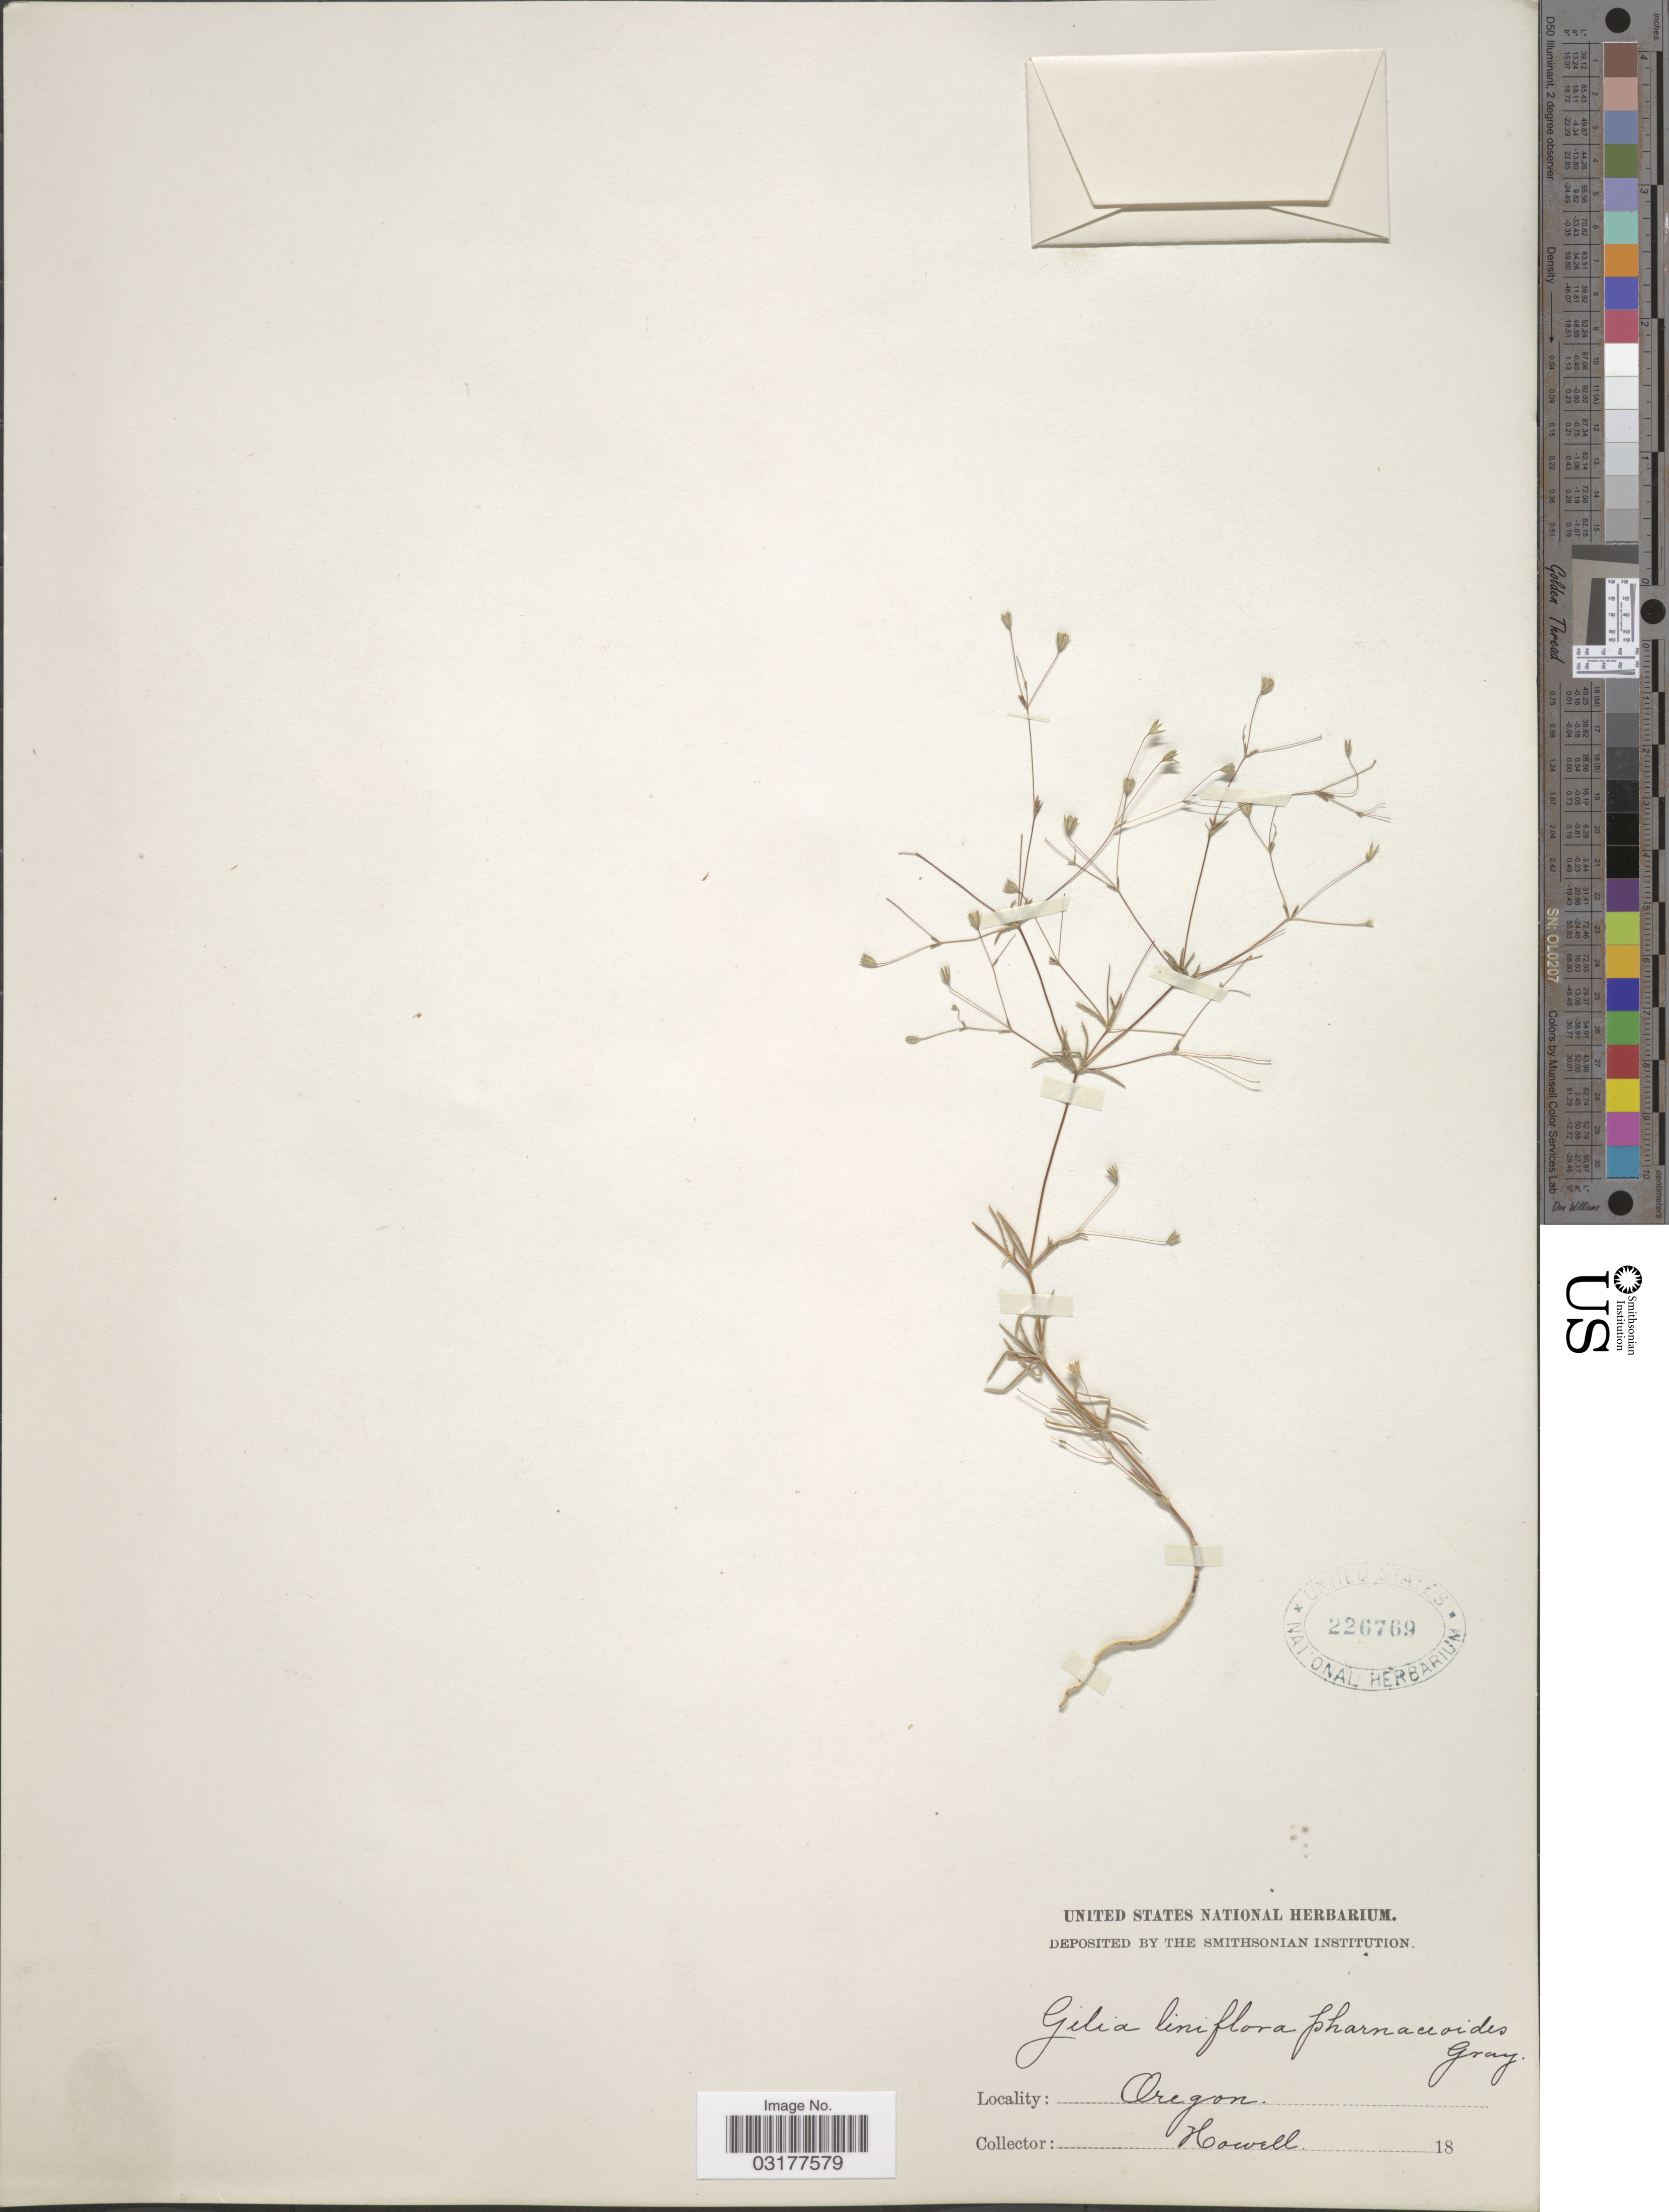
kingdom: Plantae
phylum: Tracheophyta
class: Magnoliopsida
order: Ericales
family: Polemoniaceae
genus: Leptosiphon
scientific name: Leptosiphon filipes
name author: (Benth.) J.M. Porter & L.A. Johnson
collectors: -. Howell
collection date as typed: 18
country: United States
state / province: Oregon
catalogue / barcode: US 226769